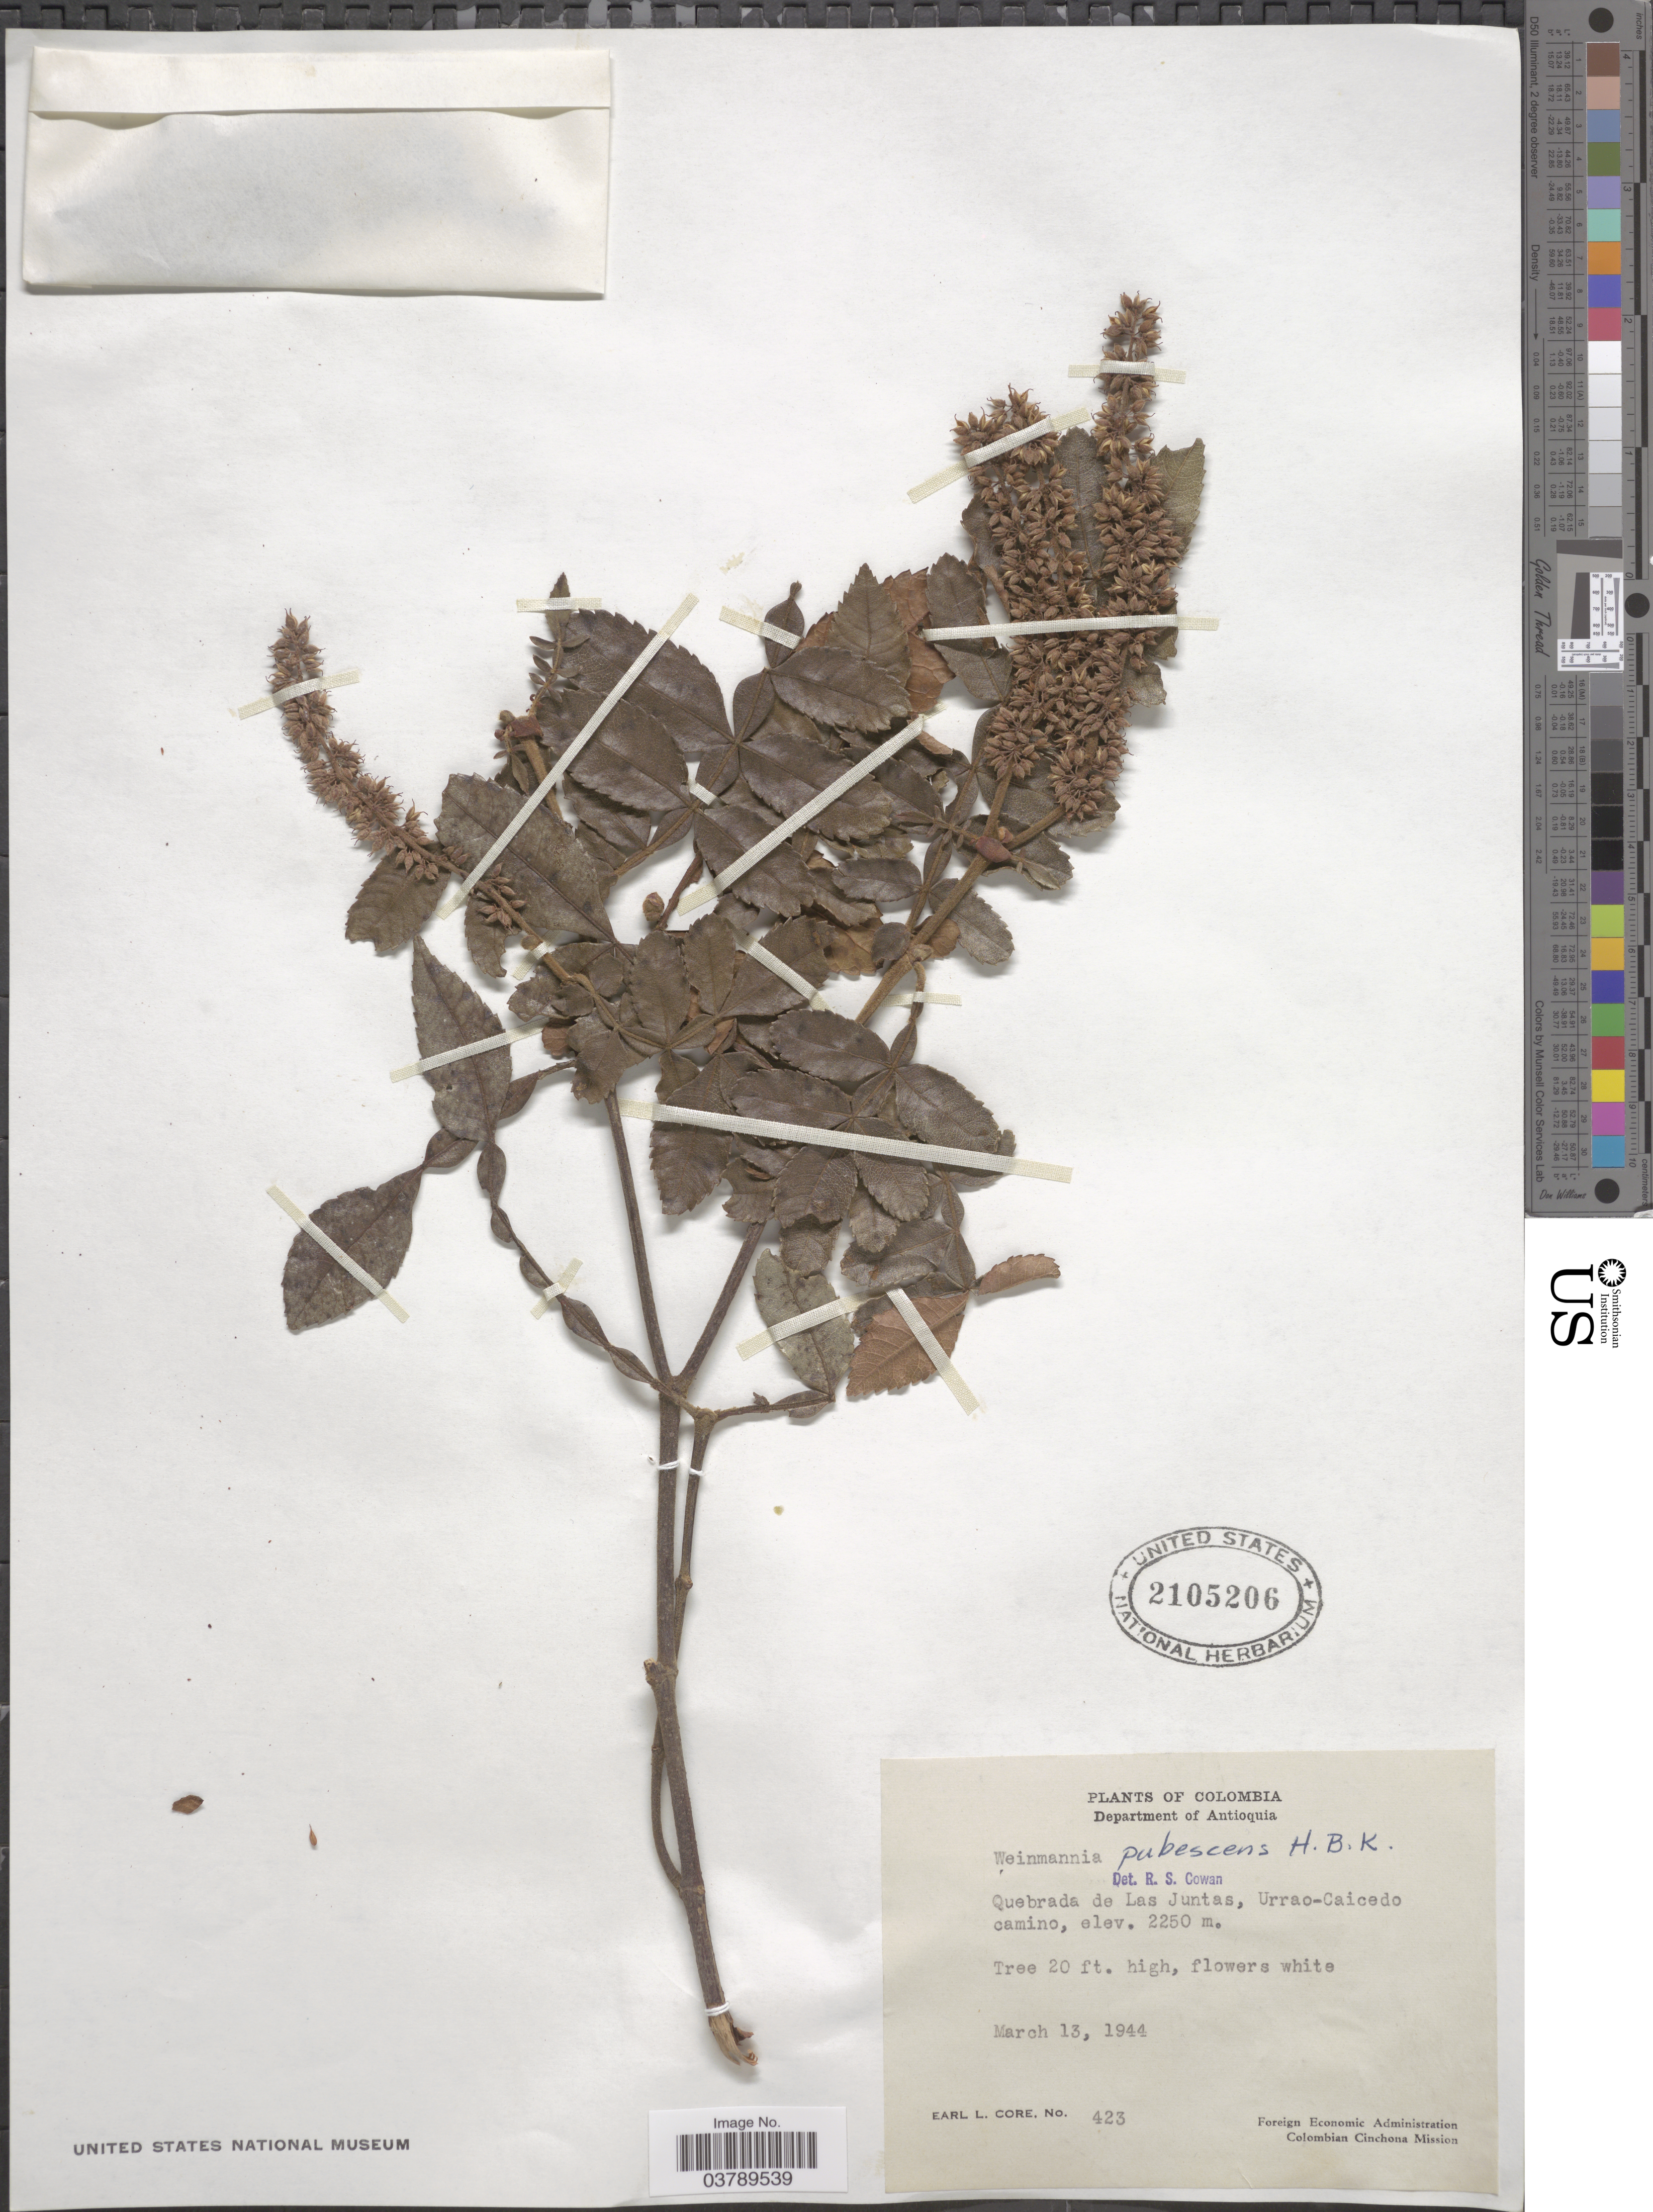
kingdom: Plantae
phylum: Tracheophyta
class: Magnoliopsida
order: Oxalidales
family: Cunoniaceae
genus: Weinmannia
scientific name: Weinmannia pubescens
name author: Kunth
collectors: E. L. Core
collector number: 423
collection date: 1944-03-13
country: Colombia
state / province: Antioquia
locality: Department of Antioquia. Quebrada de Las Juntas, Urrao-Caicedo camino.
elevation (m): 2250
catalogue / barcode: US 2105206